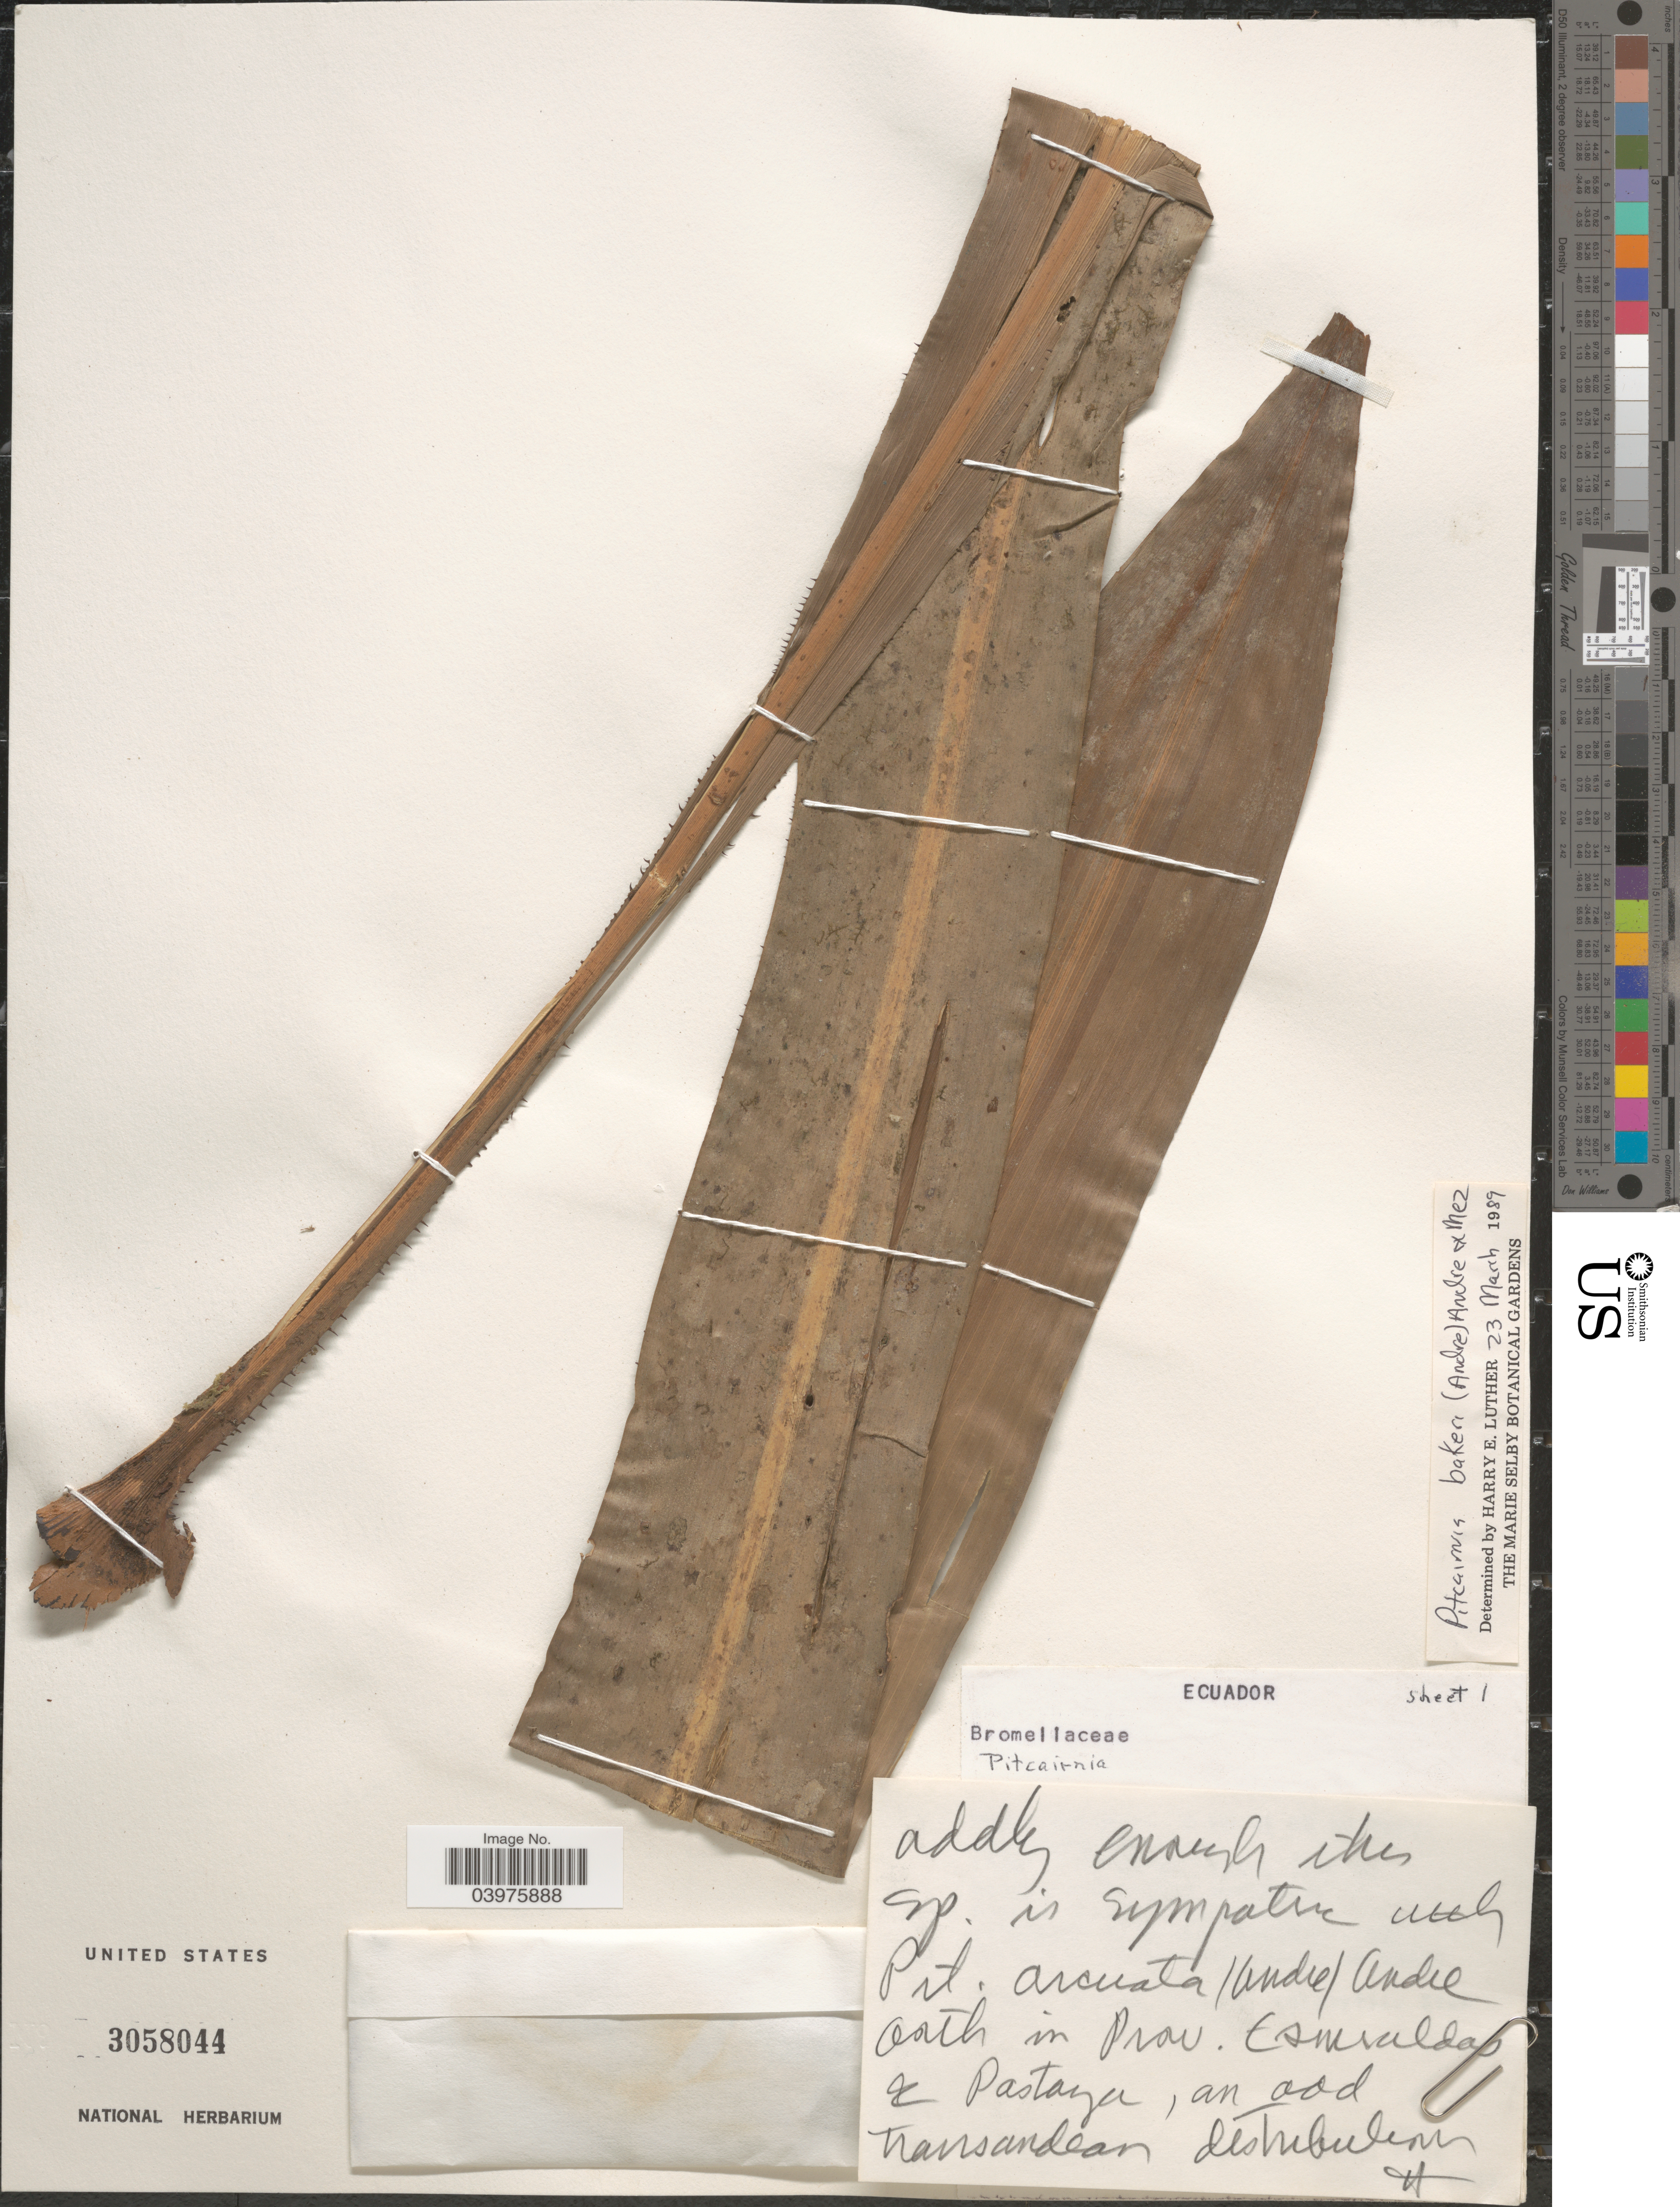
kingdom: Plantae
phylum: Tracheophyta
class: Liliopsida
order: Poales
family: Bromeliaceae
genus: Pitcairnia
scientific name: Pitcairnia bakeri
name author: (André) André ex Mez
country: Ecuador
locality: In Prov. Esmeraldas y Pastaza, an odd Transandean distribution.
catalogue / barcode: US 3058044